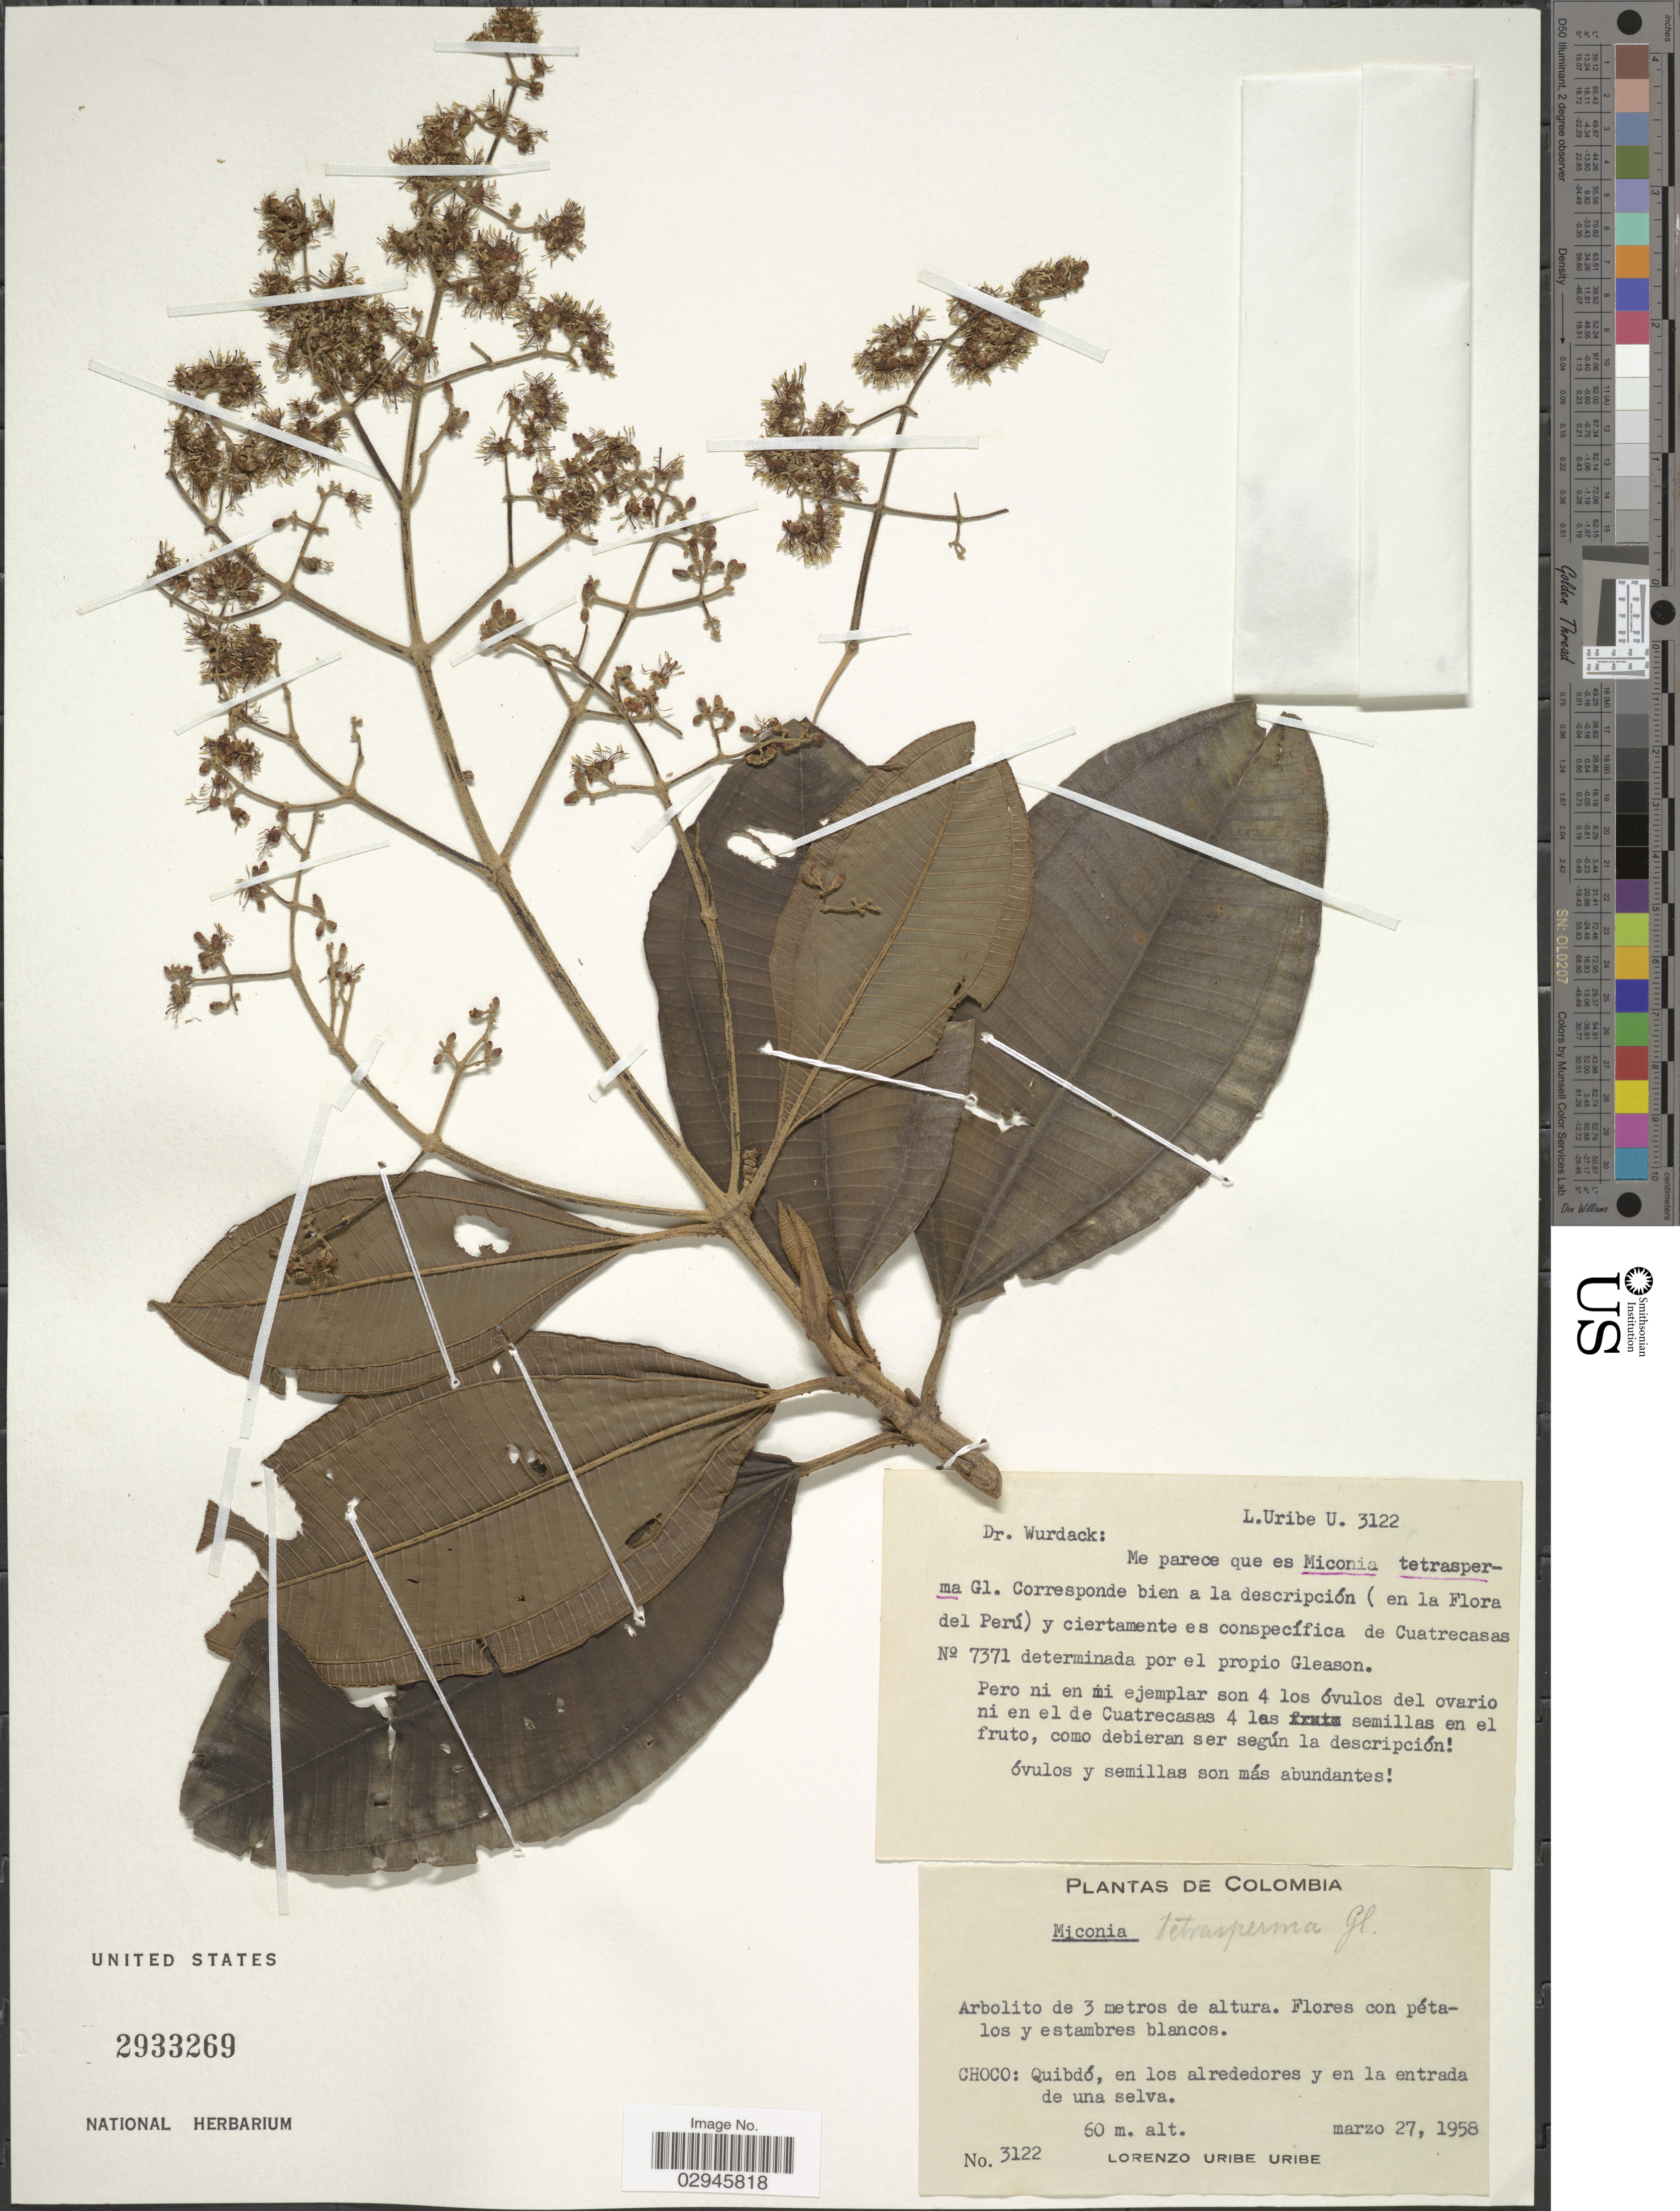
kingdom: Plantae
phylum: Tracheophyta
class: Magnoliopsida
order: Myrtales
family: Melastomataceae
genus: Miconia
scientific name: Miconia sp.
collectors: L. Uribe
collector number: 3122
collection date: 1958-03-27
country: Colombia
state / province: Chocó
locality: Quibdó, en los alrededores y en la entrada de una selva.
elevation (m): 60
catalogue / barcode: US 2933269